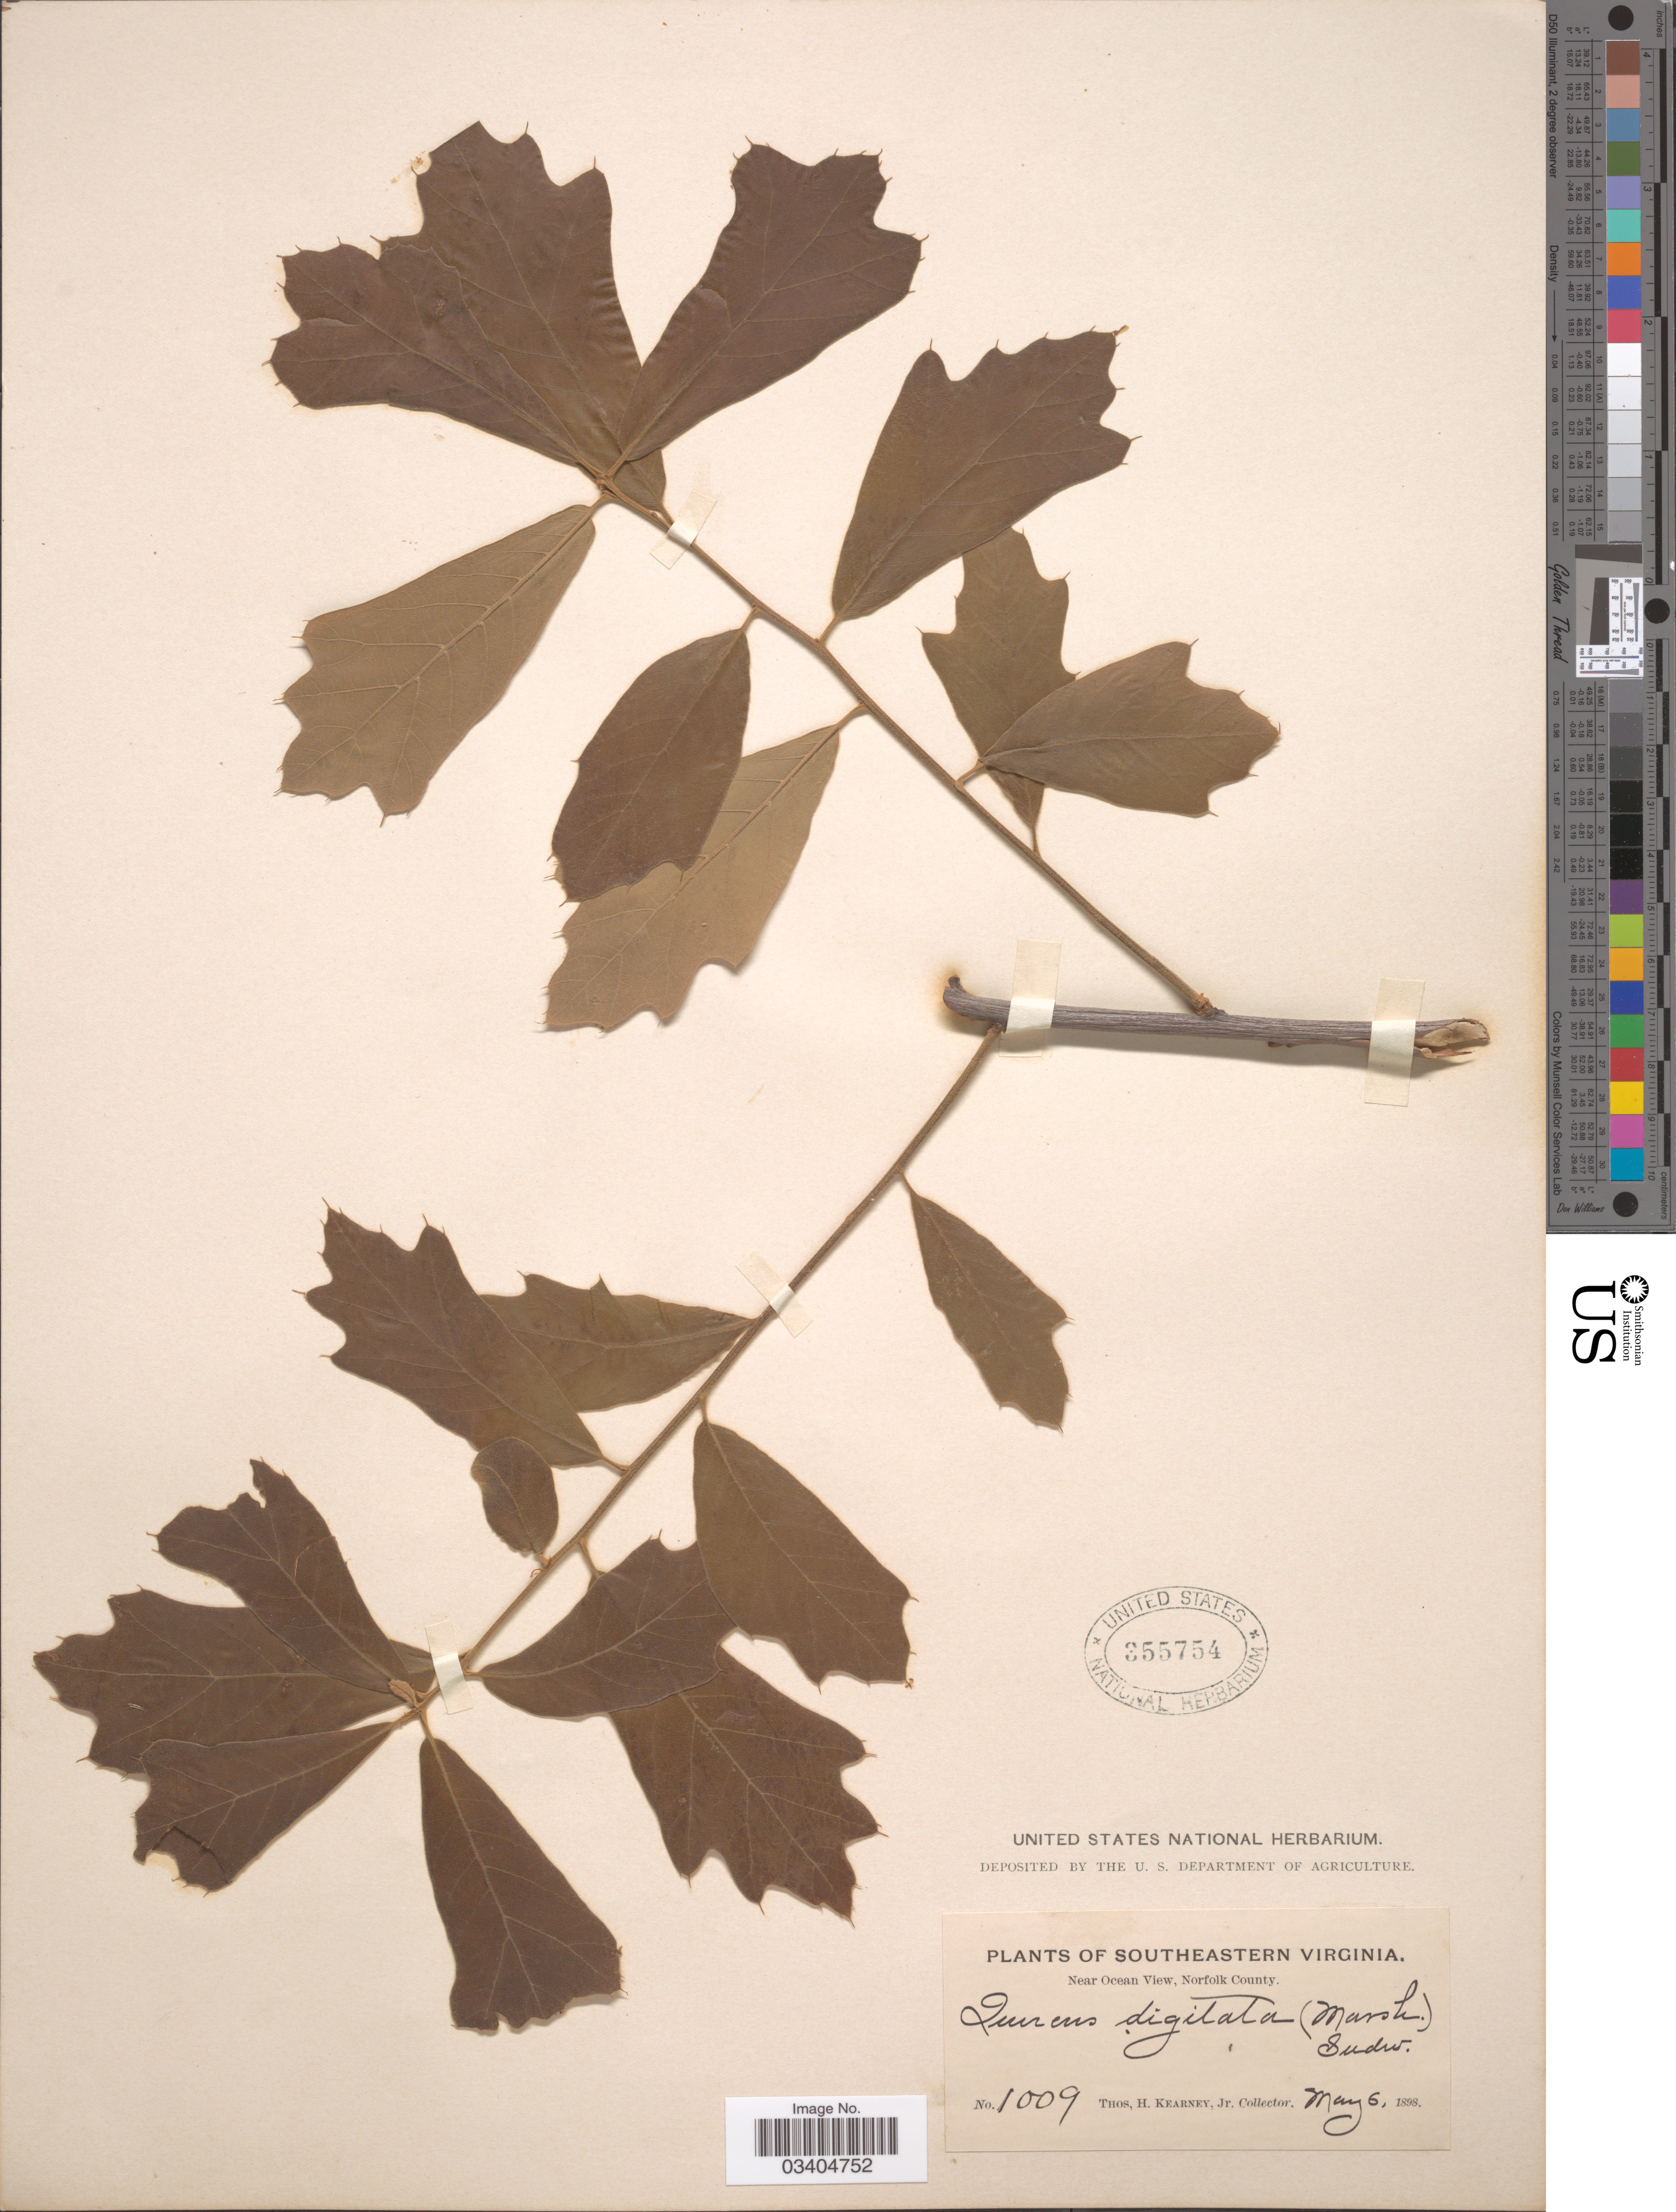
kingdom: Plantae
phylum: Tracheophyta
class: Magnoliopsida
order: Fagales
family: Fagaceae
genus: Quercus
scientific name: Quercus falcata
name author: Michx.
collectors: T. H. Kearney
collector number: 1009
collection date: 1898-05-06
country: United States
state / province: Virginia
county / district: City of Norfolk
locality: Southeastern Virginia. Near Ocean View, Norfolk County.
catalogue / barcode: US 355754